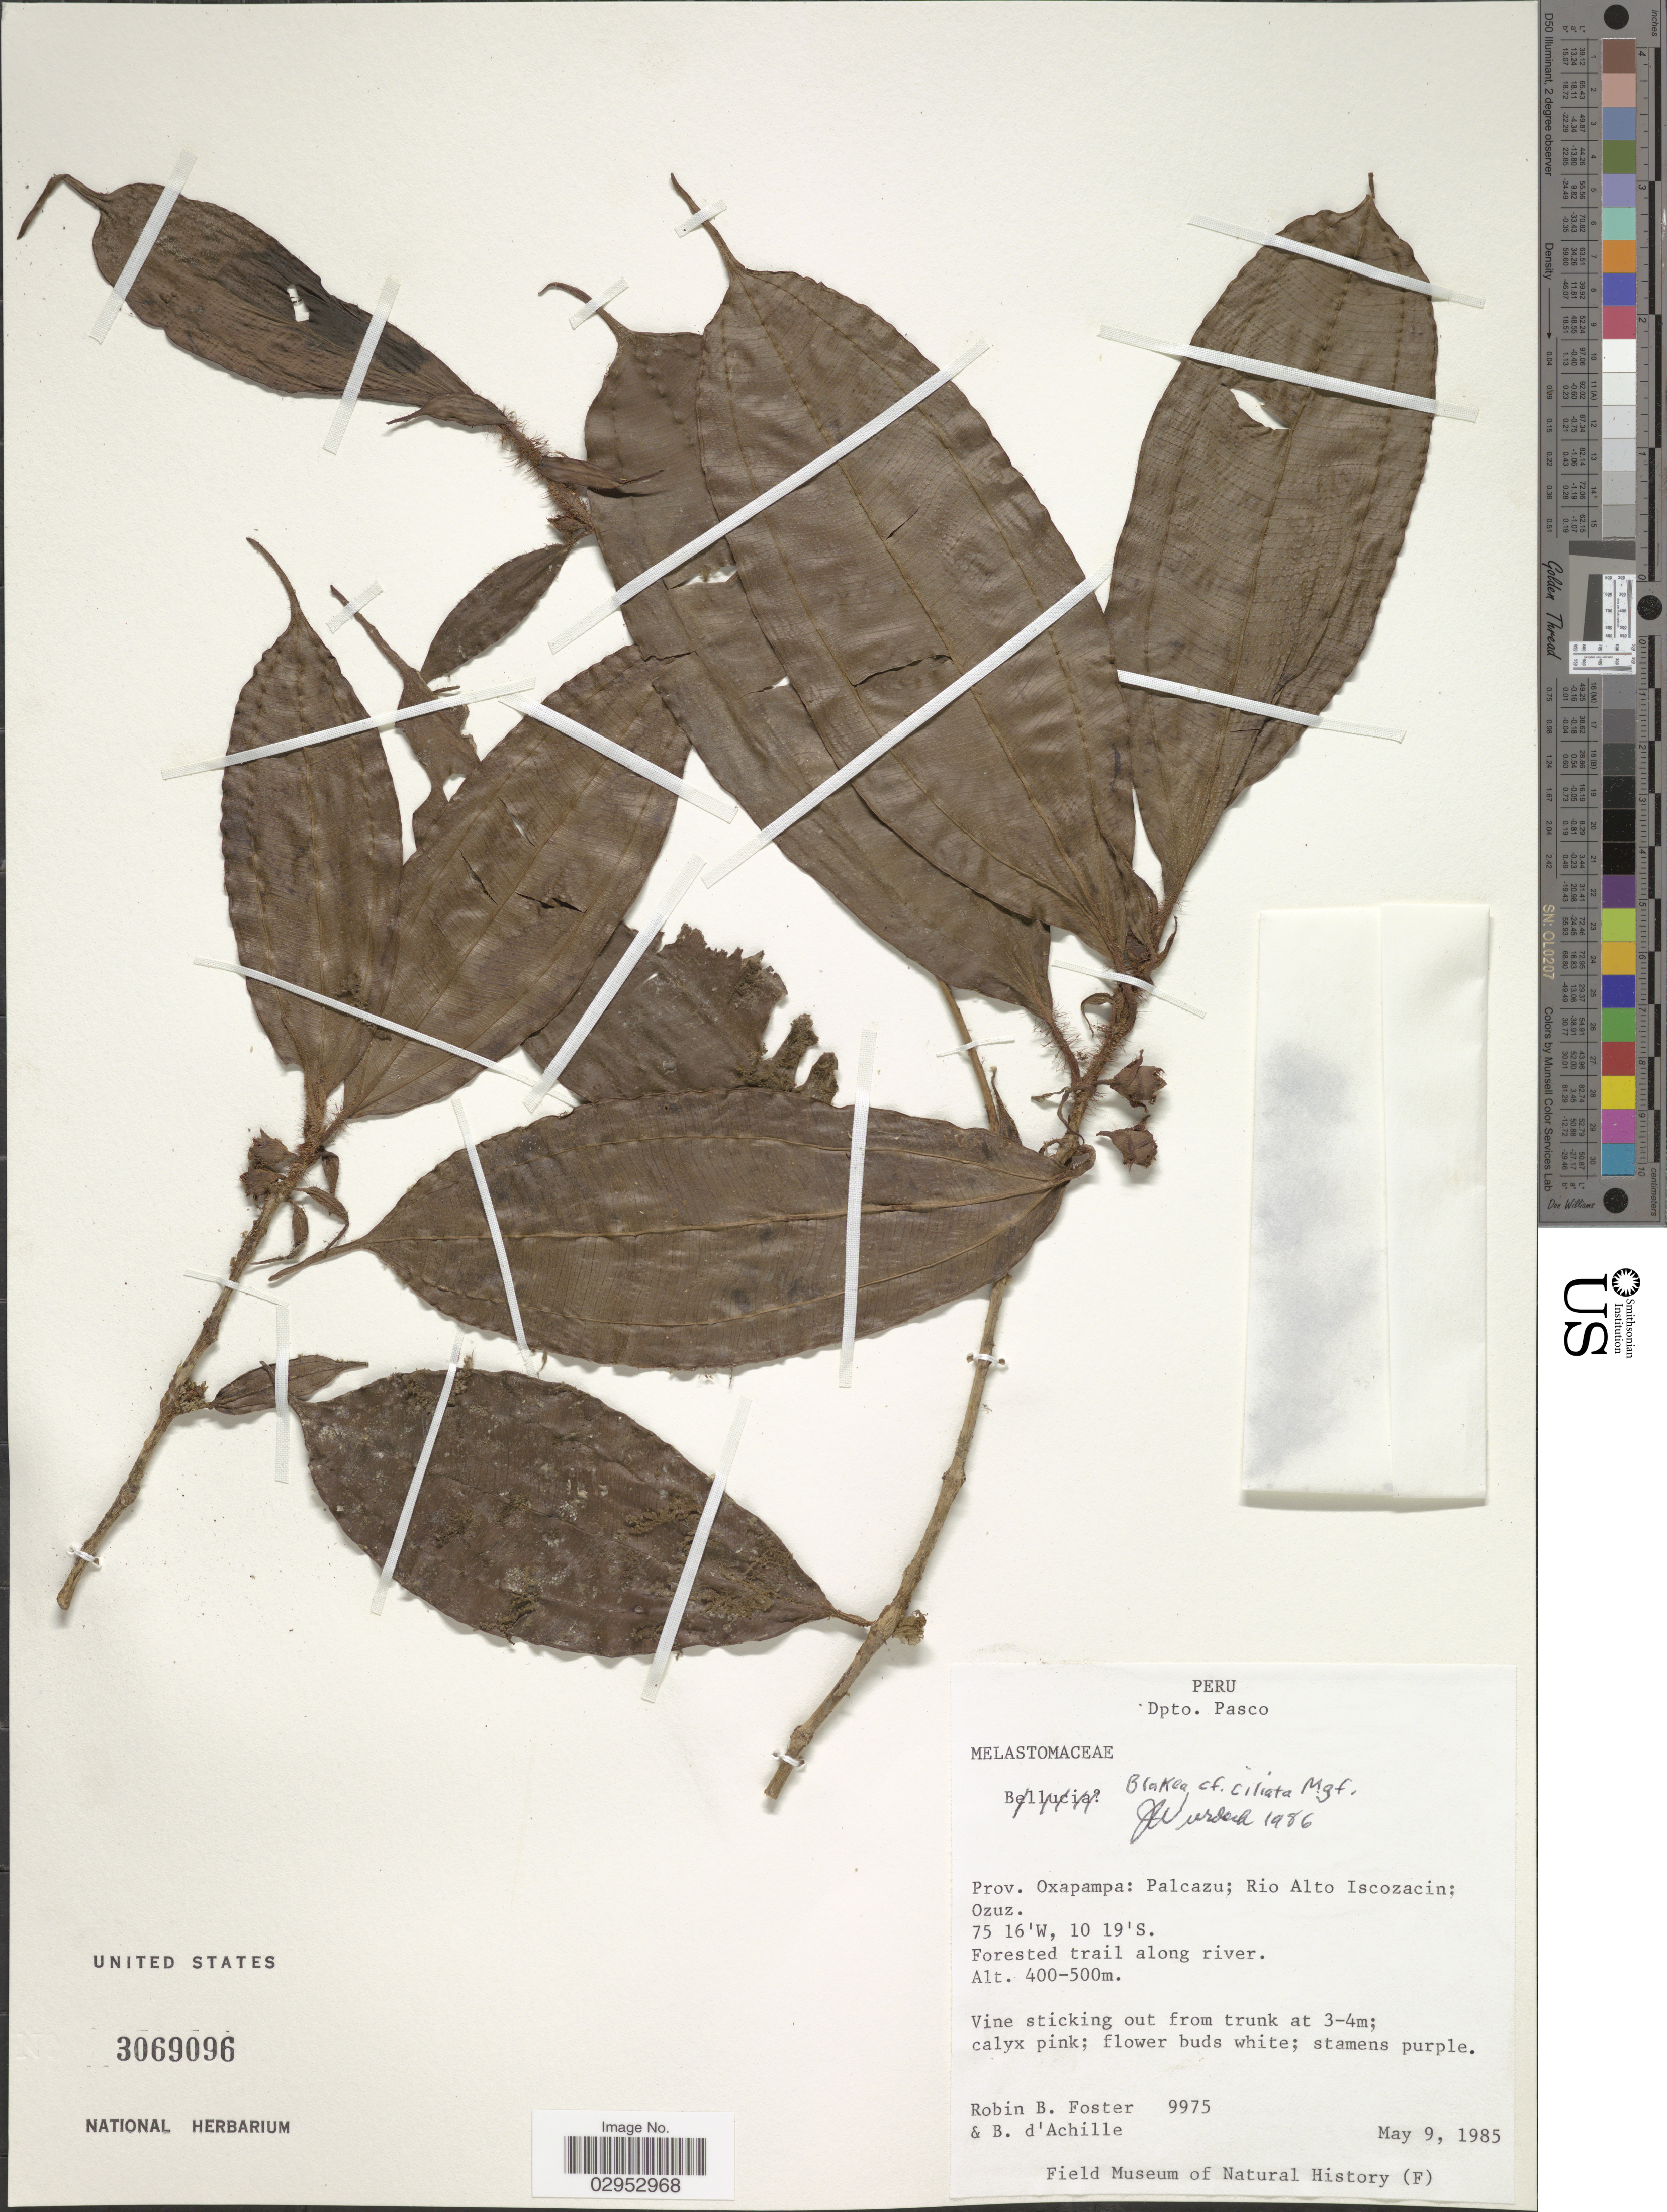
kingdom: Plantae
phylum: Tracheophyta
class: Magnoliopsida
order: Myrtales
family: Melastomataceae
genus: Blakea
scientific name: Blakea ciliata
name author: Markgr.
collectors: R. B. Foster & B. d'Achille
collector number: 9975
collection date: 1985-05-09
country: Peru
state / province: Pasco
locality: Prov. Oxapampa: Palcazu; Rio Alto Iscozacin; Ozuz.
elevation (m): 400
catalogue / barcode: US 3069096